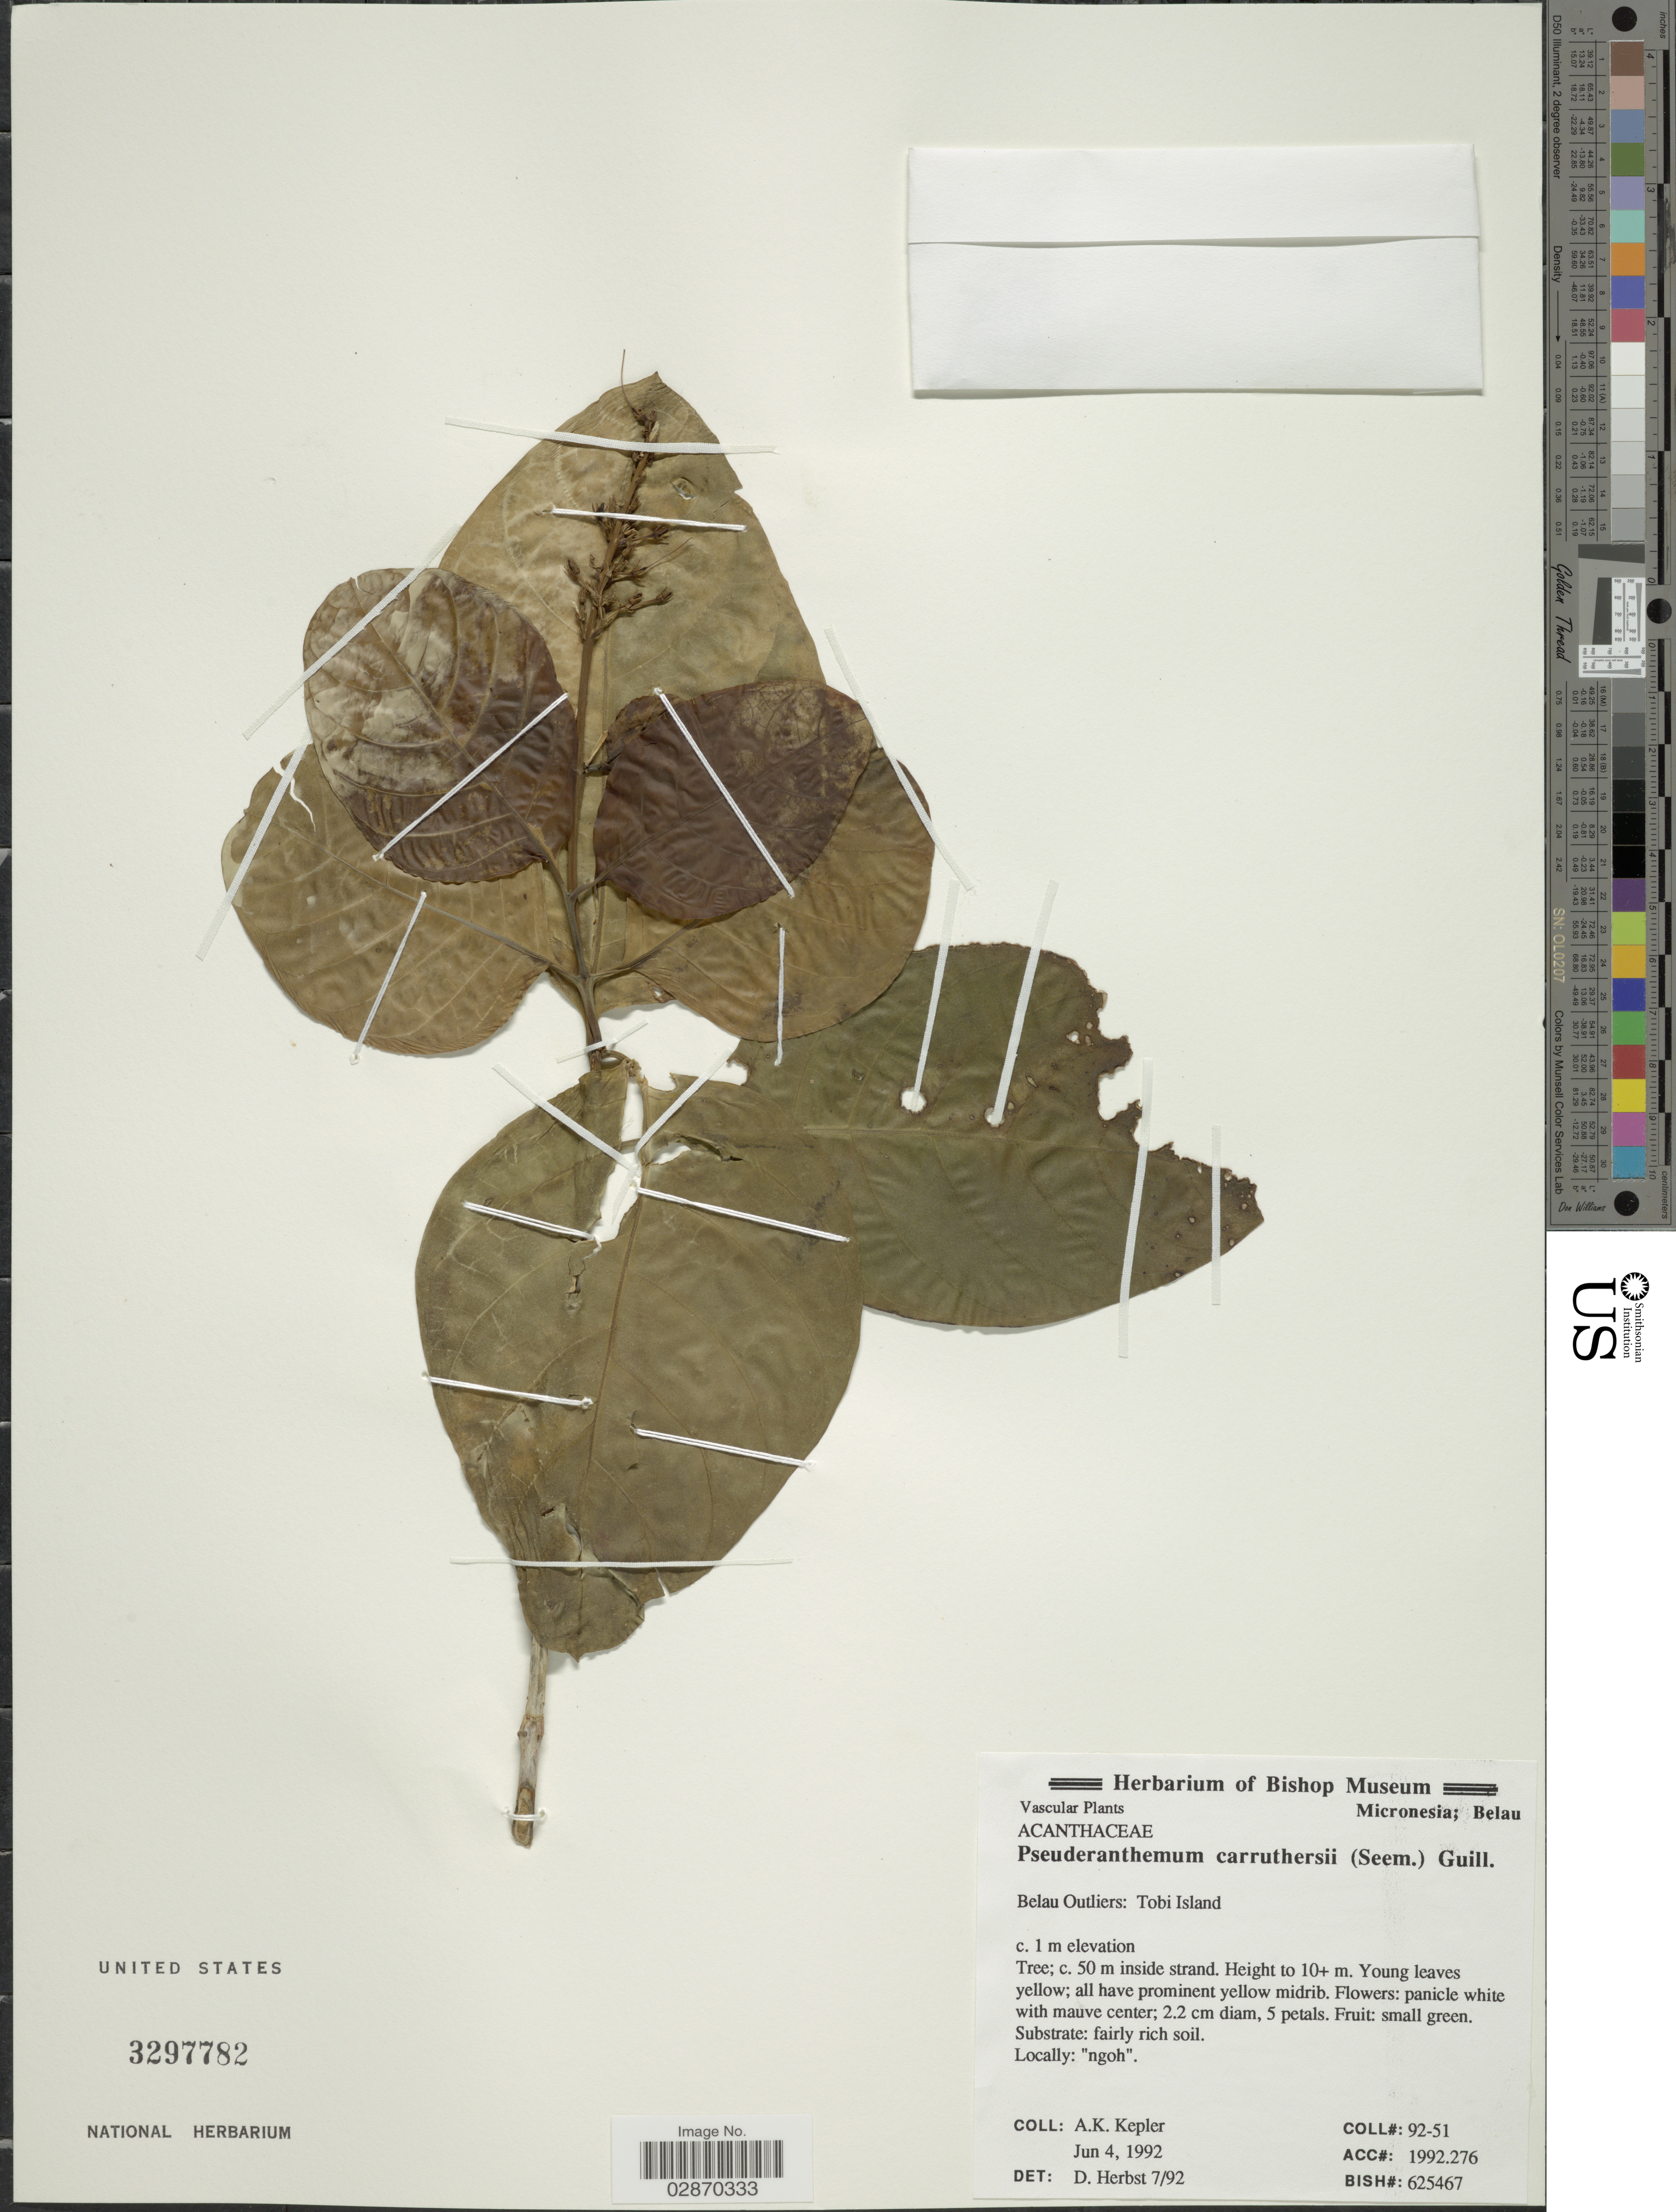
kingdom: Plantae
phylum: Tracheophyta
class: Magnoliopsida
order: Lamiales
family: Acanthaceae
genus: Pseuderanthemum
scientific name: Pseuderanthemum carruthersii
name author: (Seem.) Guillaumin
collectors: A. K. Kepler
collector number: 92-51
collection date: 1992-06-04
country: Palau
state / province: Belau Outliers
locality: Micronesia; Belau. Tobi Island.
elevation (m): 1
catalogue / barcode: US 3297782